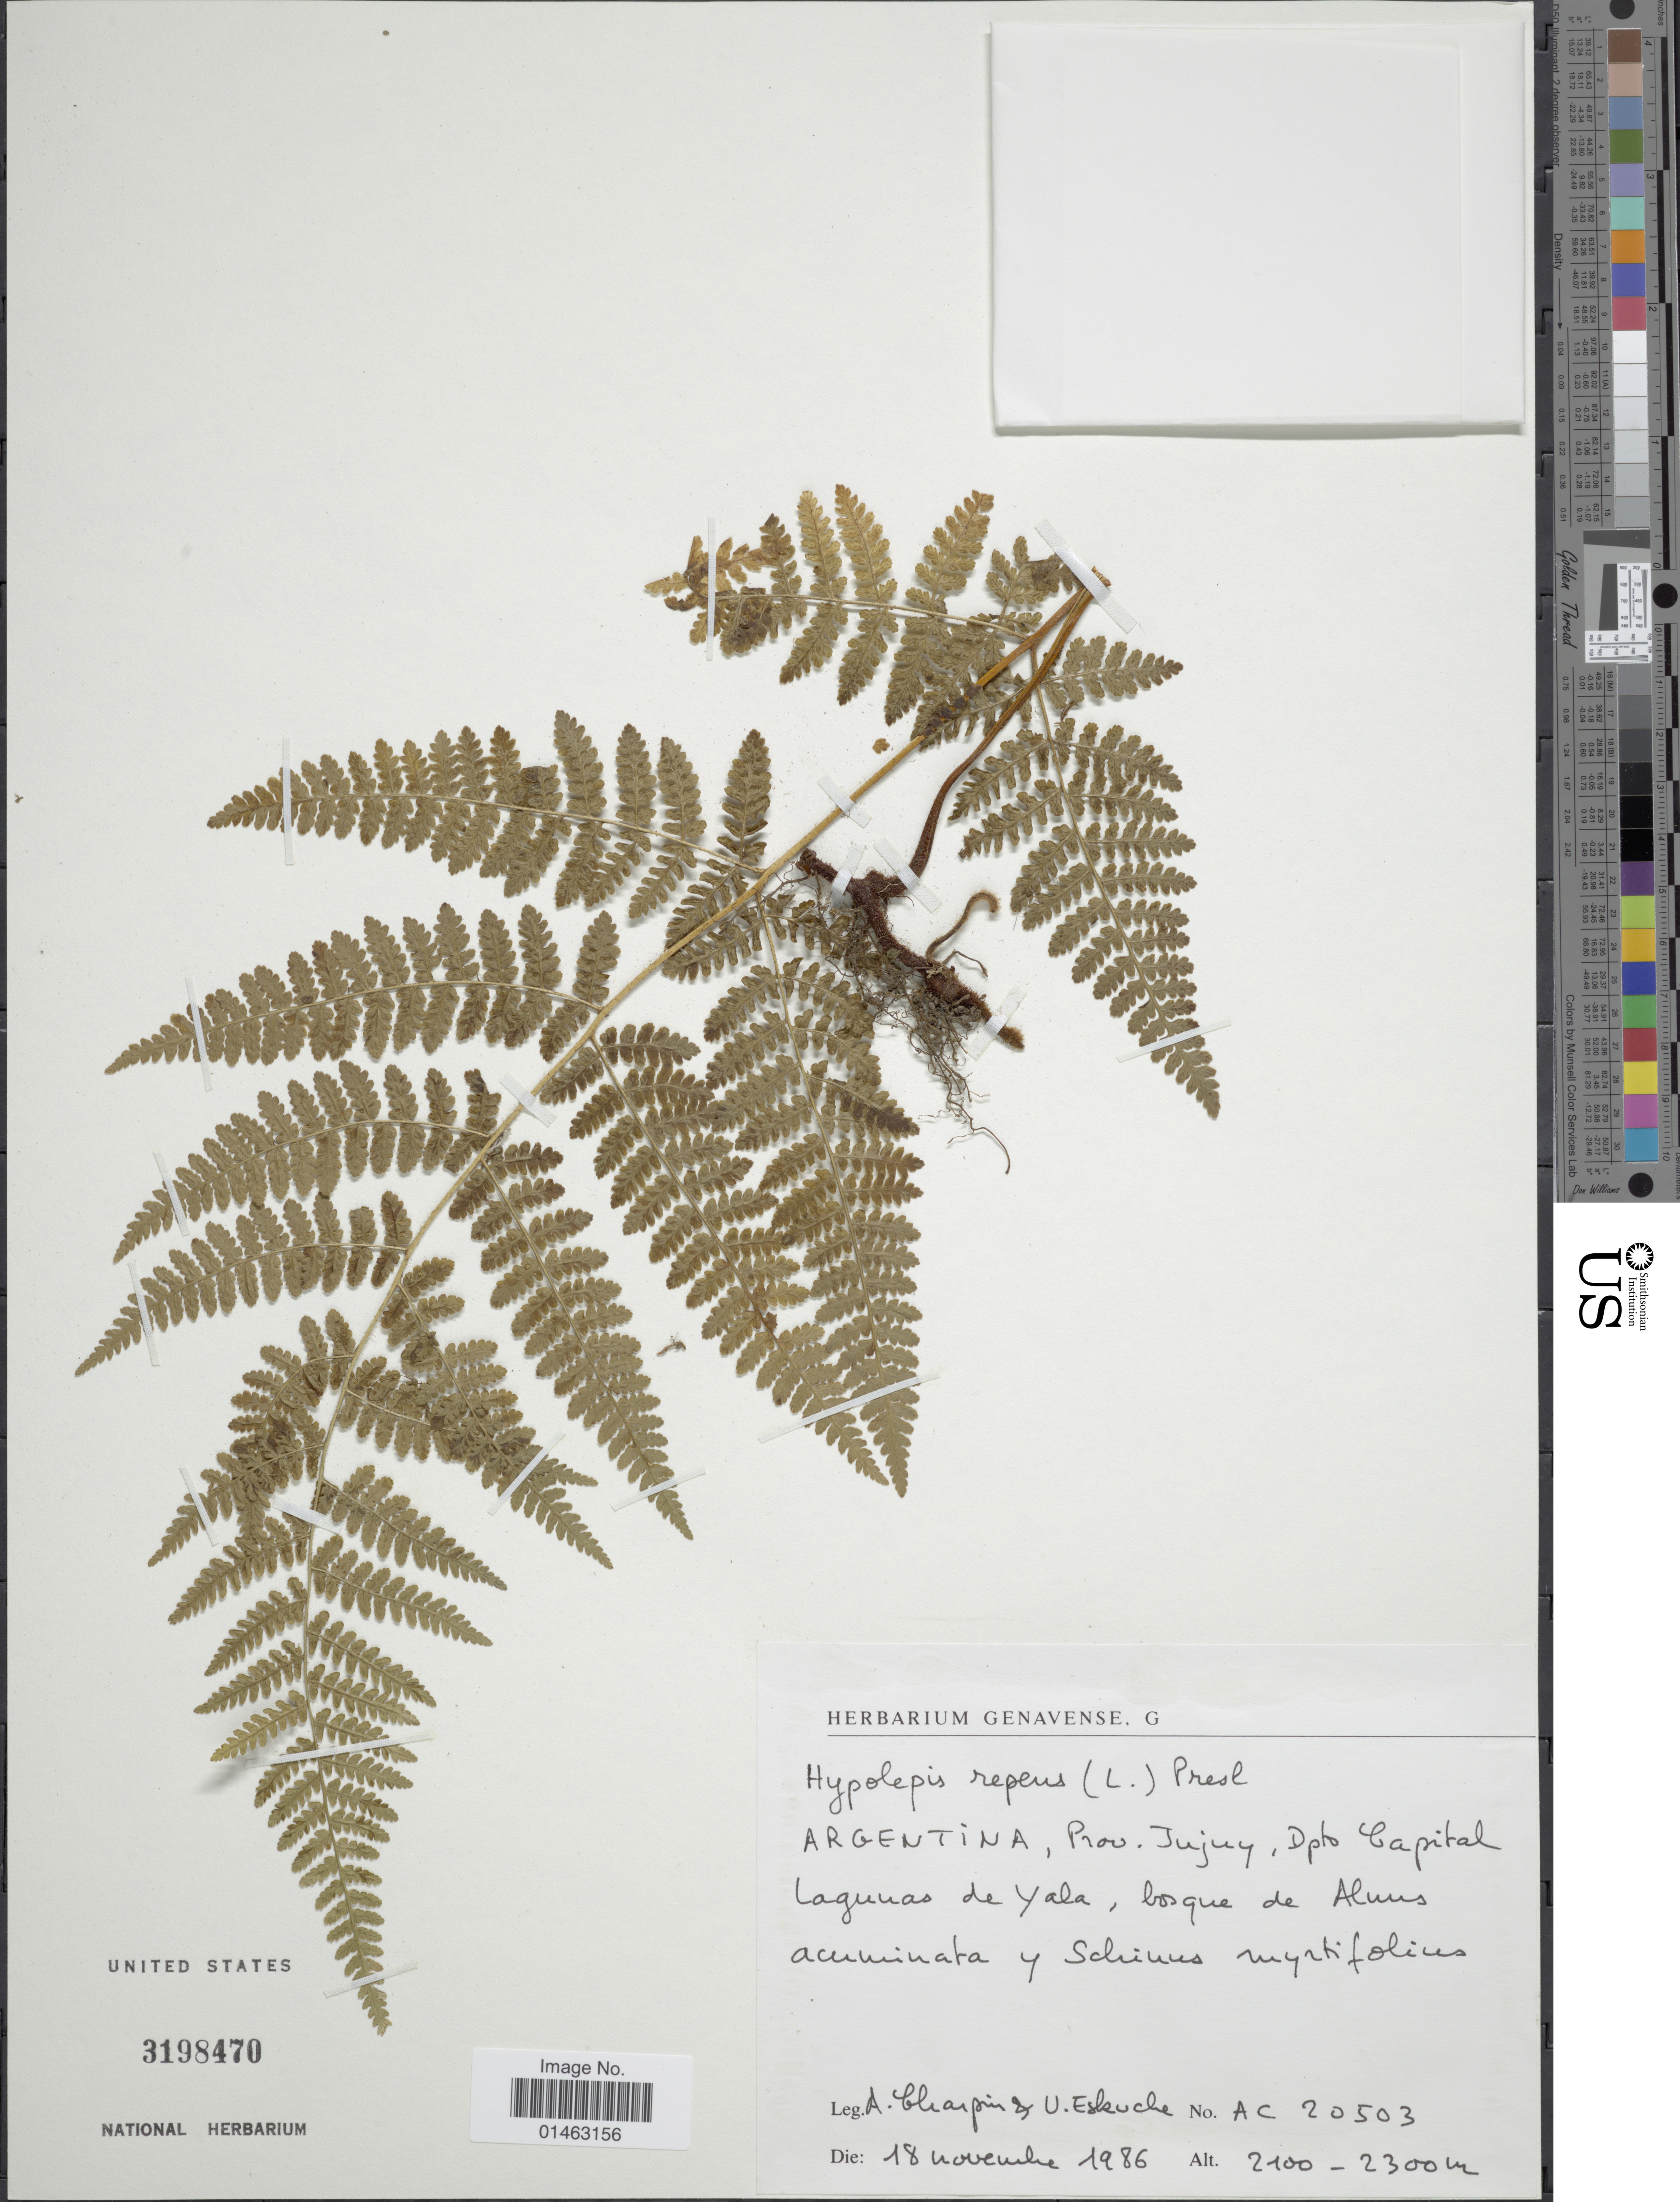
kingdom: Plantae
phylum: Tracheophyta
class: Polypodiopsida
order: Polypodiales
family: Dennstaedtiaceae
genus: Hypolepis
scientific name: Hypolepis repens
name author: (L.) C. Presl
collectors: A. Charpin & E. Esleuche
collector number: AC 20503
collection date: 1986-11-18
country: Argentina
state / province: Jujuy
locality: Dpto. Capital Lagunas de Yala.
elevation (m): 2100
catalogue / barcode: US 3198470